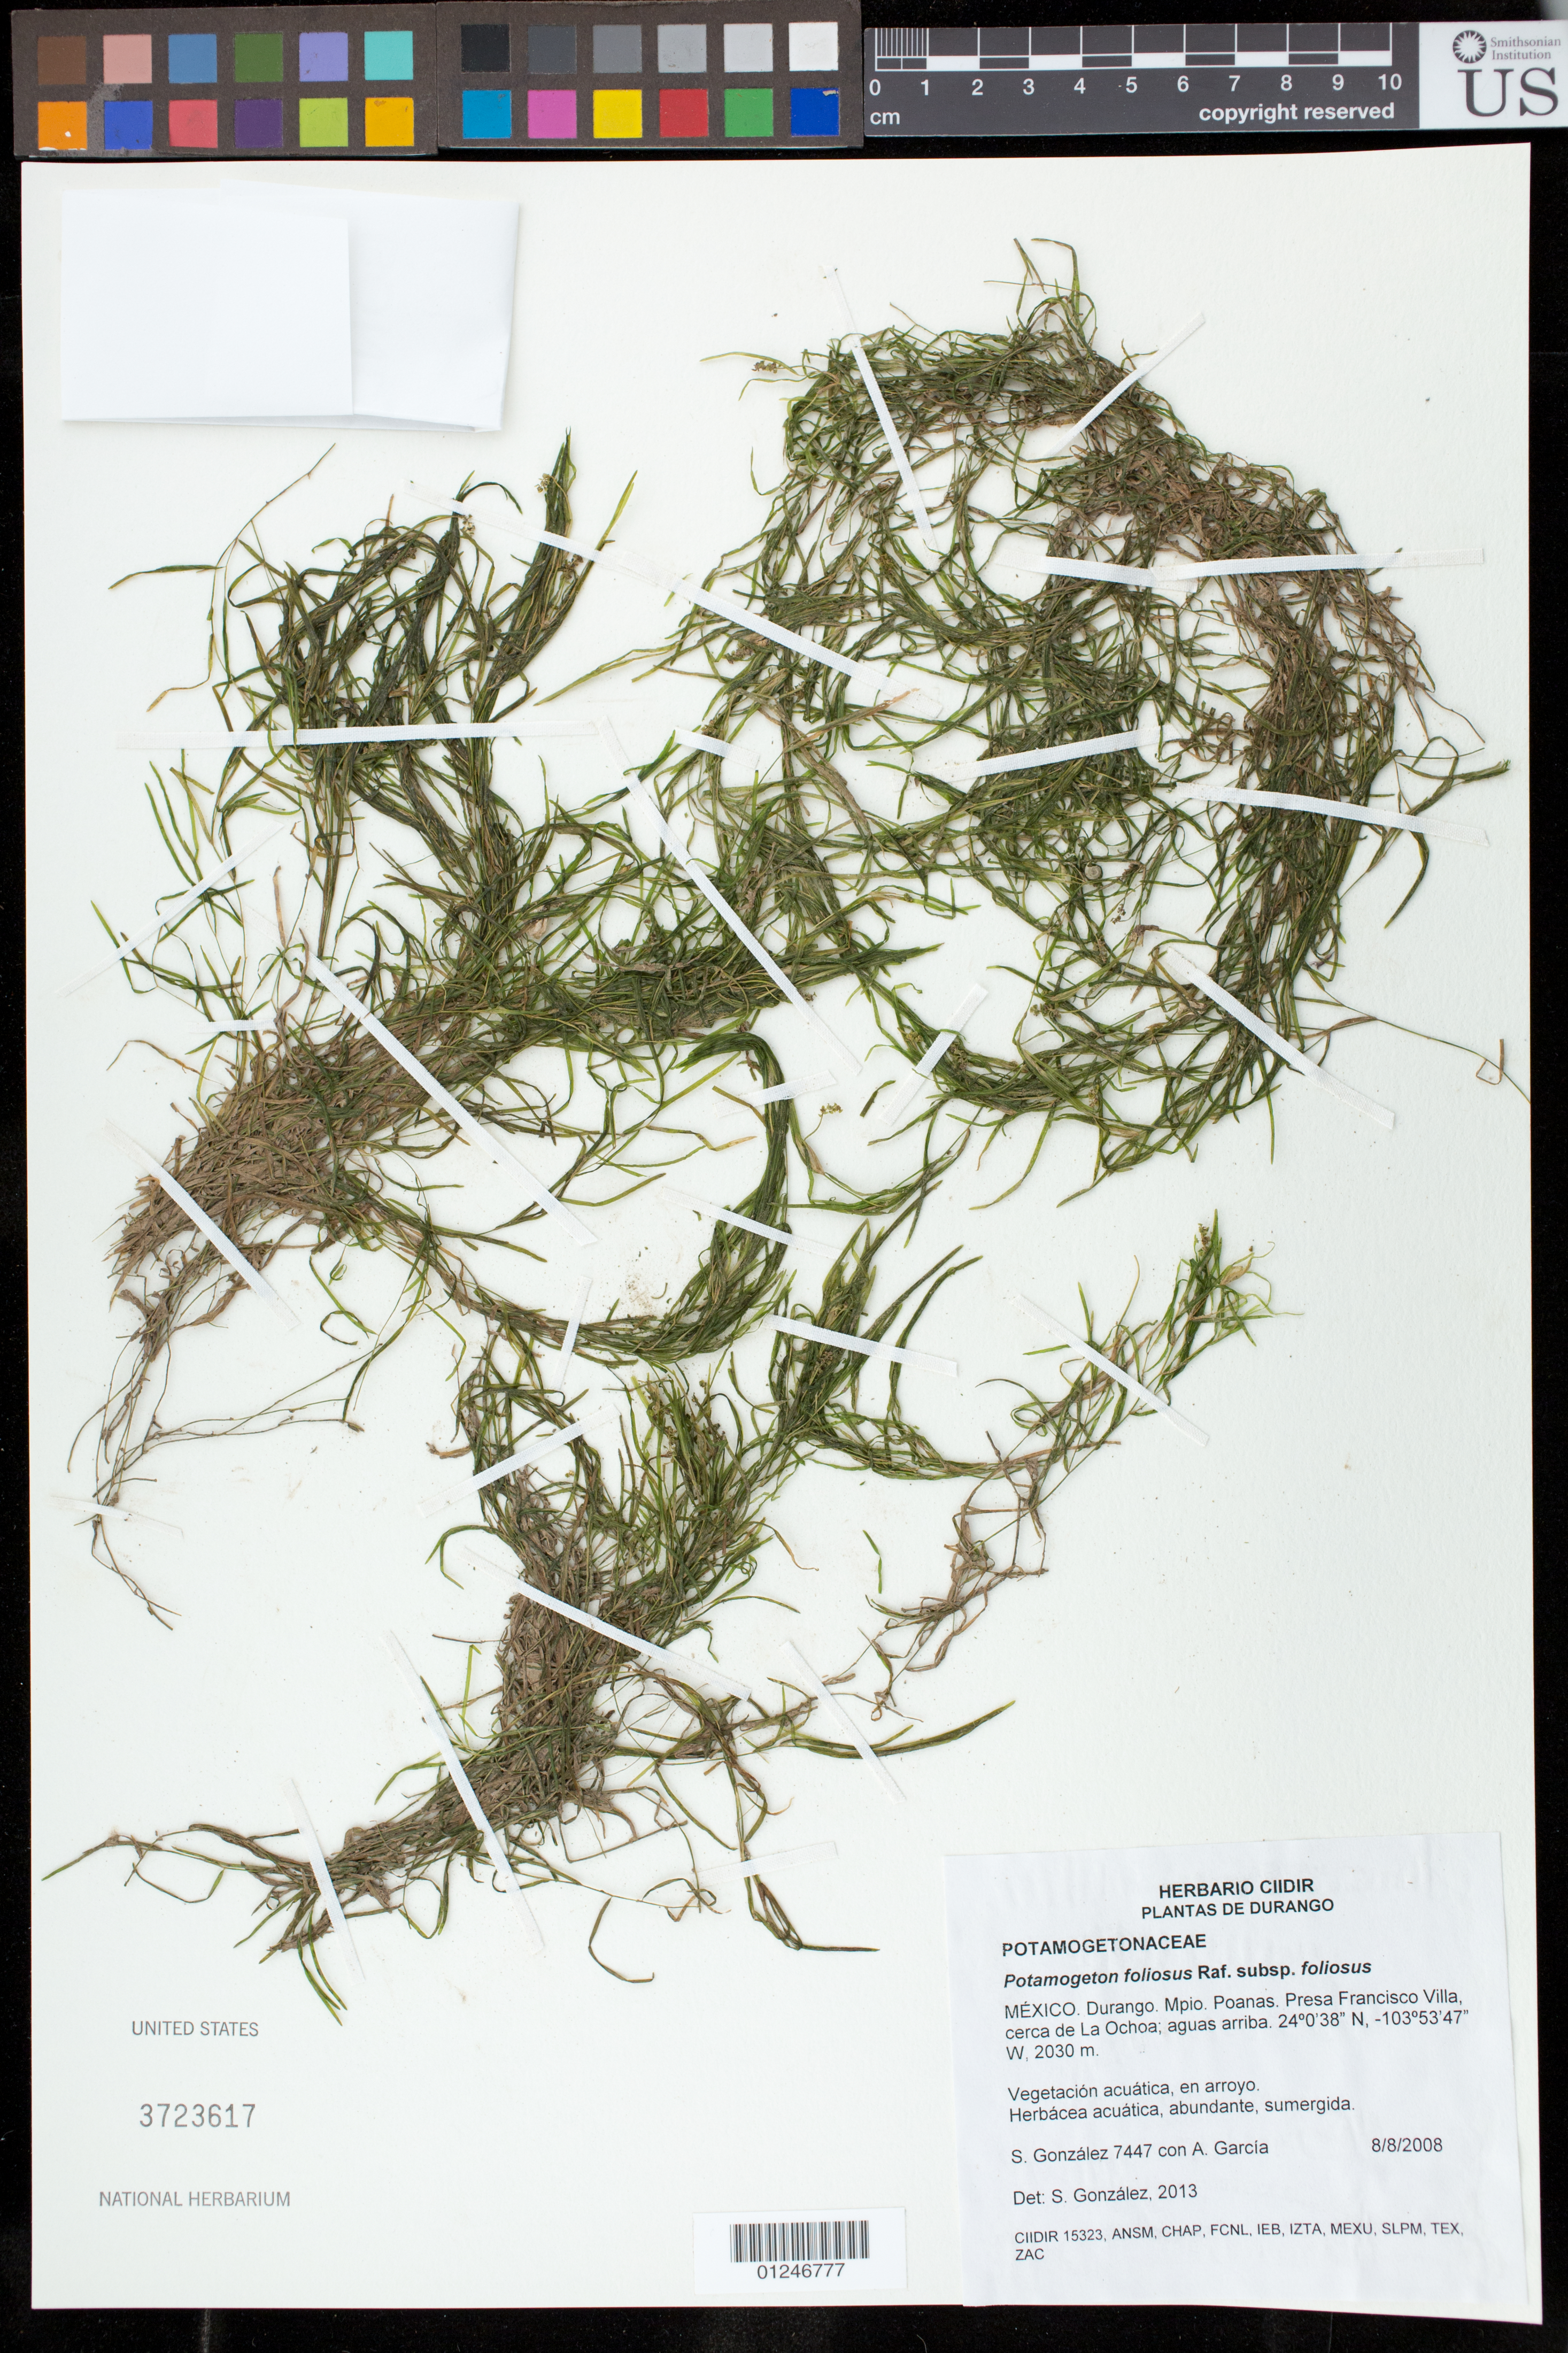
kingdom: Plantae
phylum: Tracheophyta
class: Liliopsida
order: Alismatales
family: Potamogetonaceae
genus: Potamogeton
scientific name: Potamogeton foliosus subsp. foliosus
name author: Raf.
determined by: Gonzalez, Sophie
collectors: S. Gonzalez & A. García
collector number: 7447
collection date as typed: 15 Sep 2003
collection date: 2008-08-08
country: Mexico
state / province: Durango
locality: Mpio, Poanas. Presa Francisco Villa, cerca de La Ochoa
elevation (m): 2030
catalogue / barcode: US 3723617